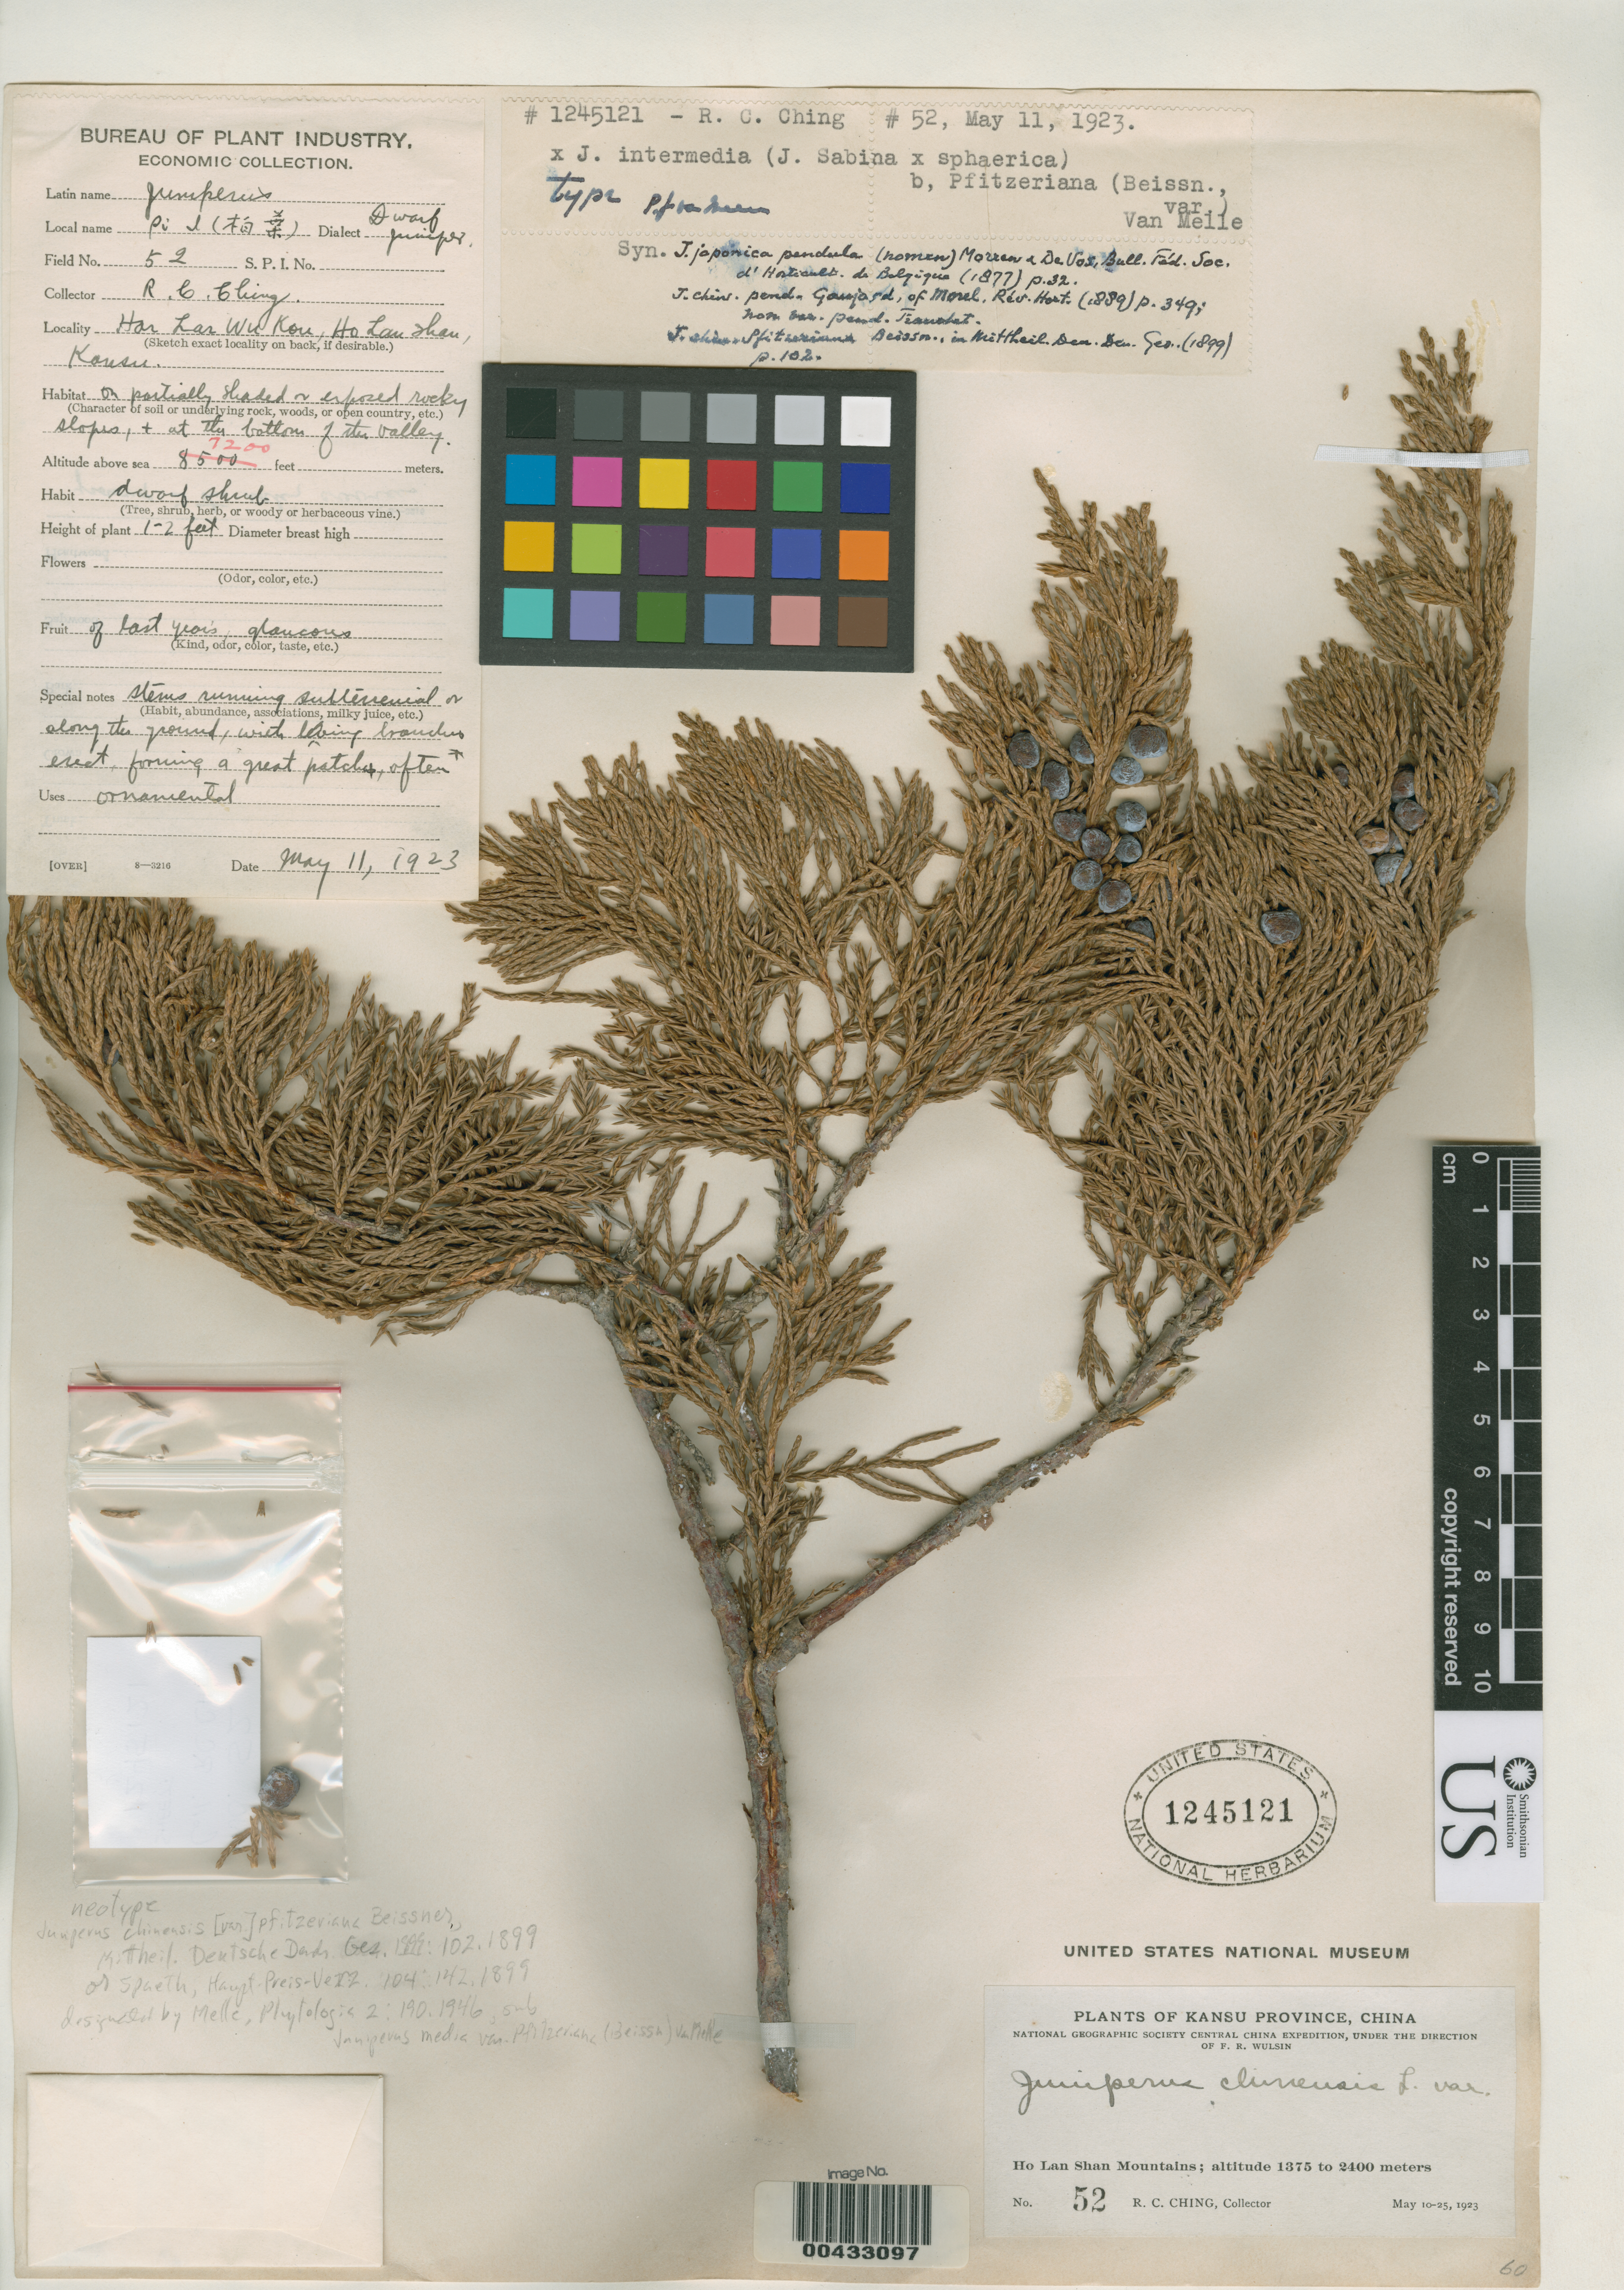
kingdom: Plantae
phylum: Tracheophyta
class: Pinopsida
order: Pinales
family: Cupressaceae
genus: Juniperus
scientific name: Juniperus chinensis var. pfitzeriana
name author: Beissner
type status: Neotype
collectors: R. C. Ching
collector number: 52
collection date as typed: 10 May 1923 to 25 May 1923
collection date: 1923-05-10/1923-05-25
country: China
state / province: Gansu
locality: Ho Lan Shan Mountains.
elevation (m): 1375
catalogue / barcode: US 1245121